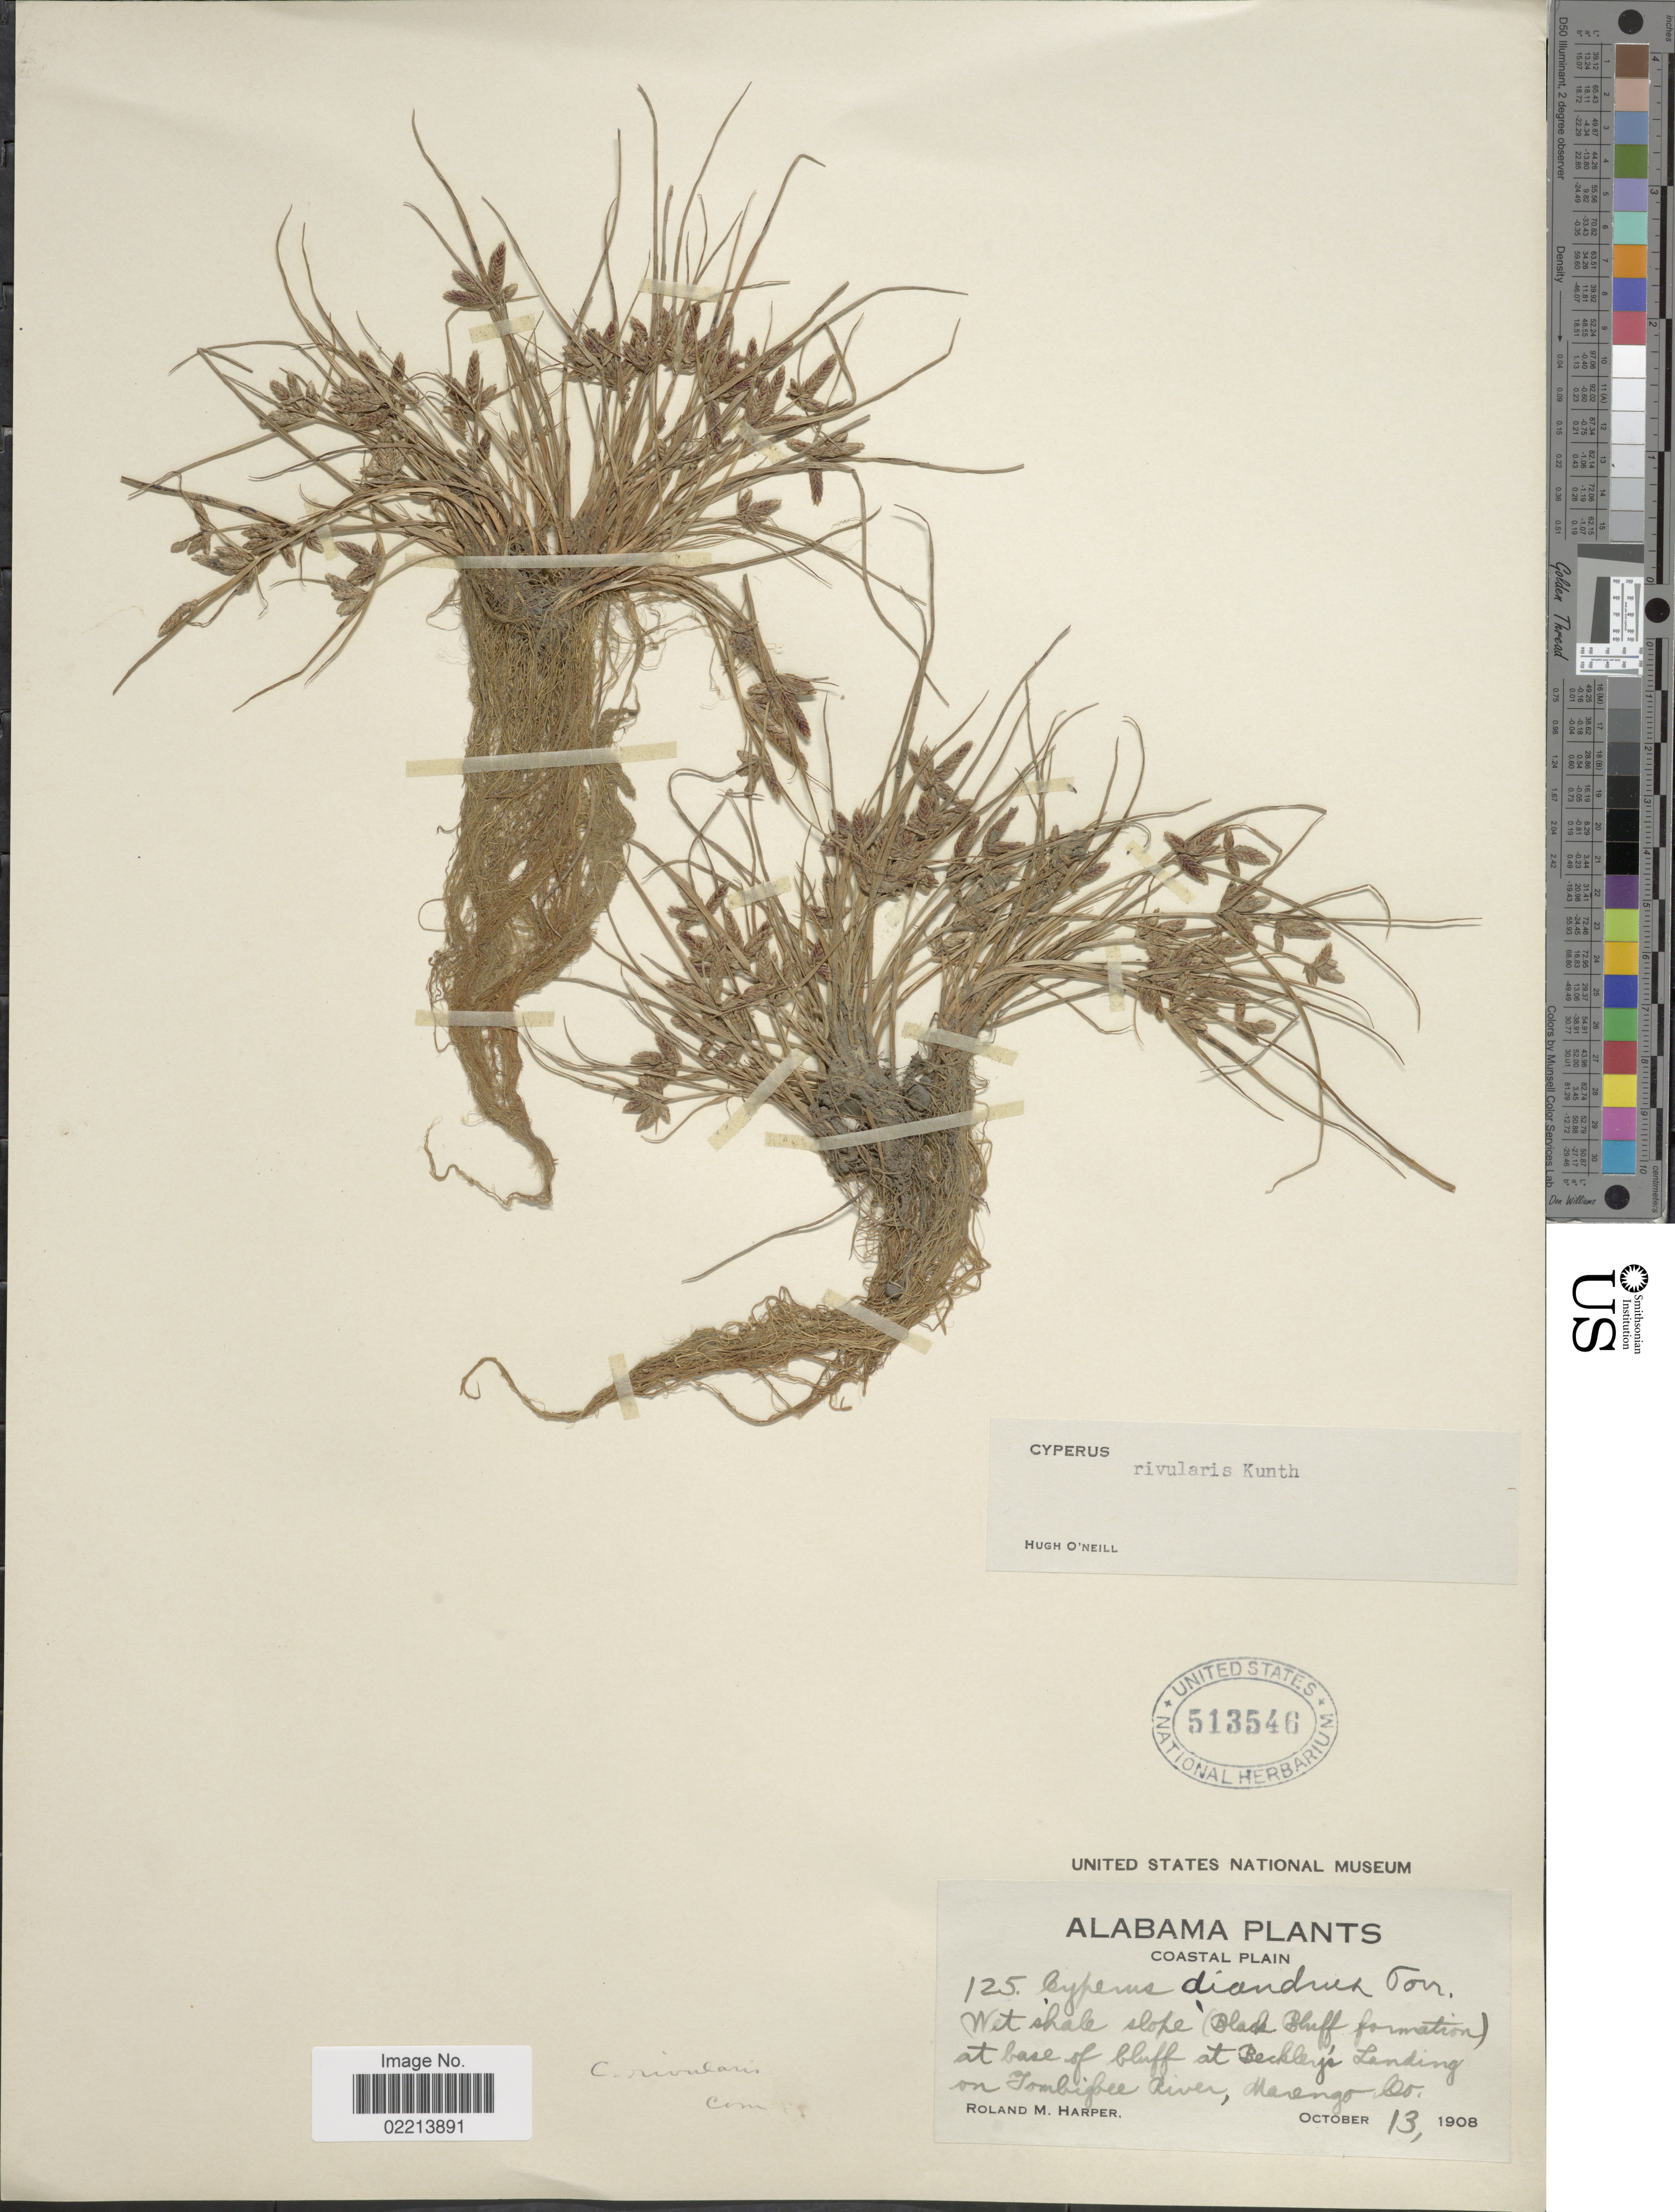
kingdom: Plantae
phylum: Tracheophyta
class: Liliopsida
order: Poales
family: Cyperaceae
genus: Cyperus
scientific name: Cyperus bipartitus Torr.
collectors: R. M. Harper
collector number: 125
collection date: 1908-10-13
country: United States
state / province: Alabama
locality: Coastal Plain. Wet shale slope (Black Bluff formation) at base of bluff at Beckley's Landing on Tombigbee River, Marengo Co.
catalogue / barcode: US 513546